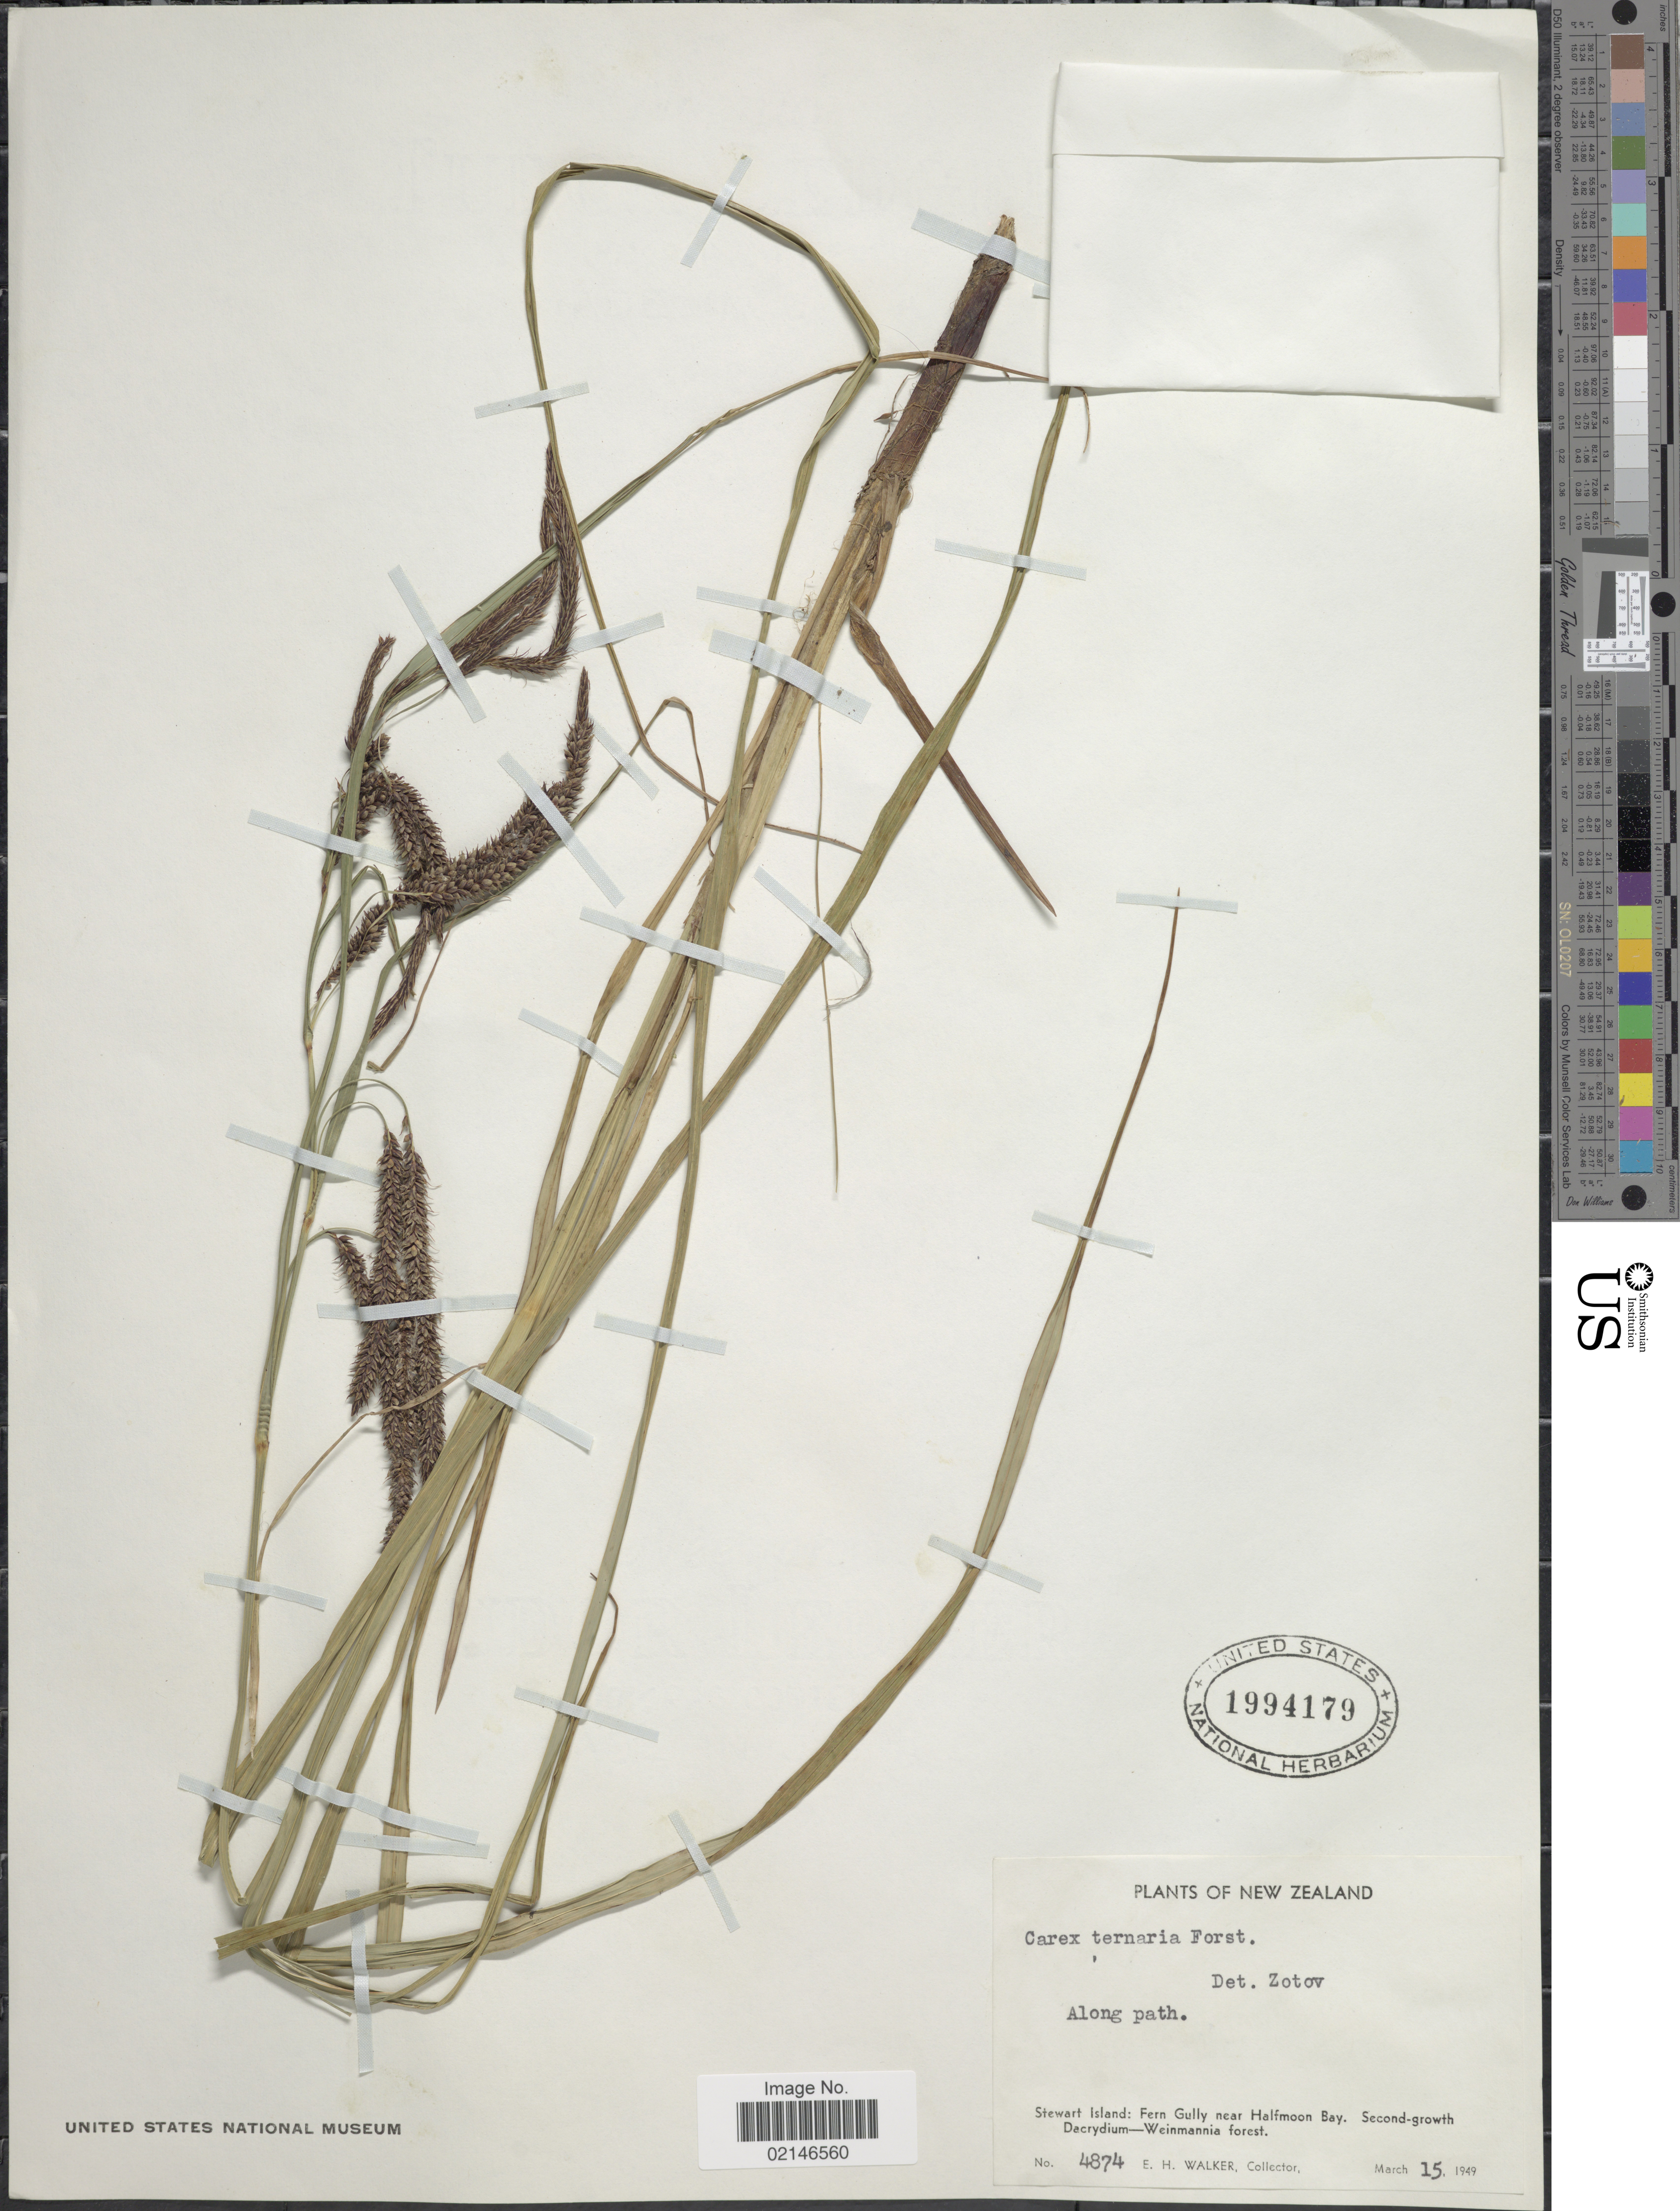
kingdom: Plantae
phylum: Tracheophyta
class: Liliopsida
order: Poales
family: Cyperaceae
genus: Carex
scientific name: Carex geminata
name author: Schkuhr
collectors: E. H. Walker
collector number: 4874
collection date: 1949-03-15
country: New Zealand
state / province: Southland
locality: Stewart Island: Fern Gully near Halfmoon Bay.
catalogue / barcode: US 1994179